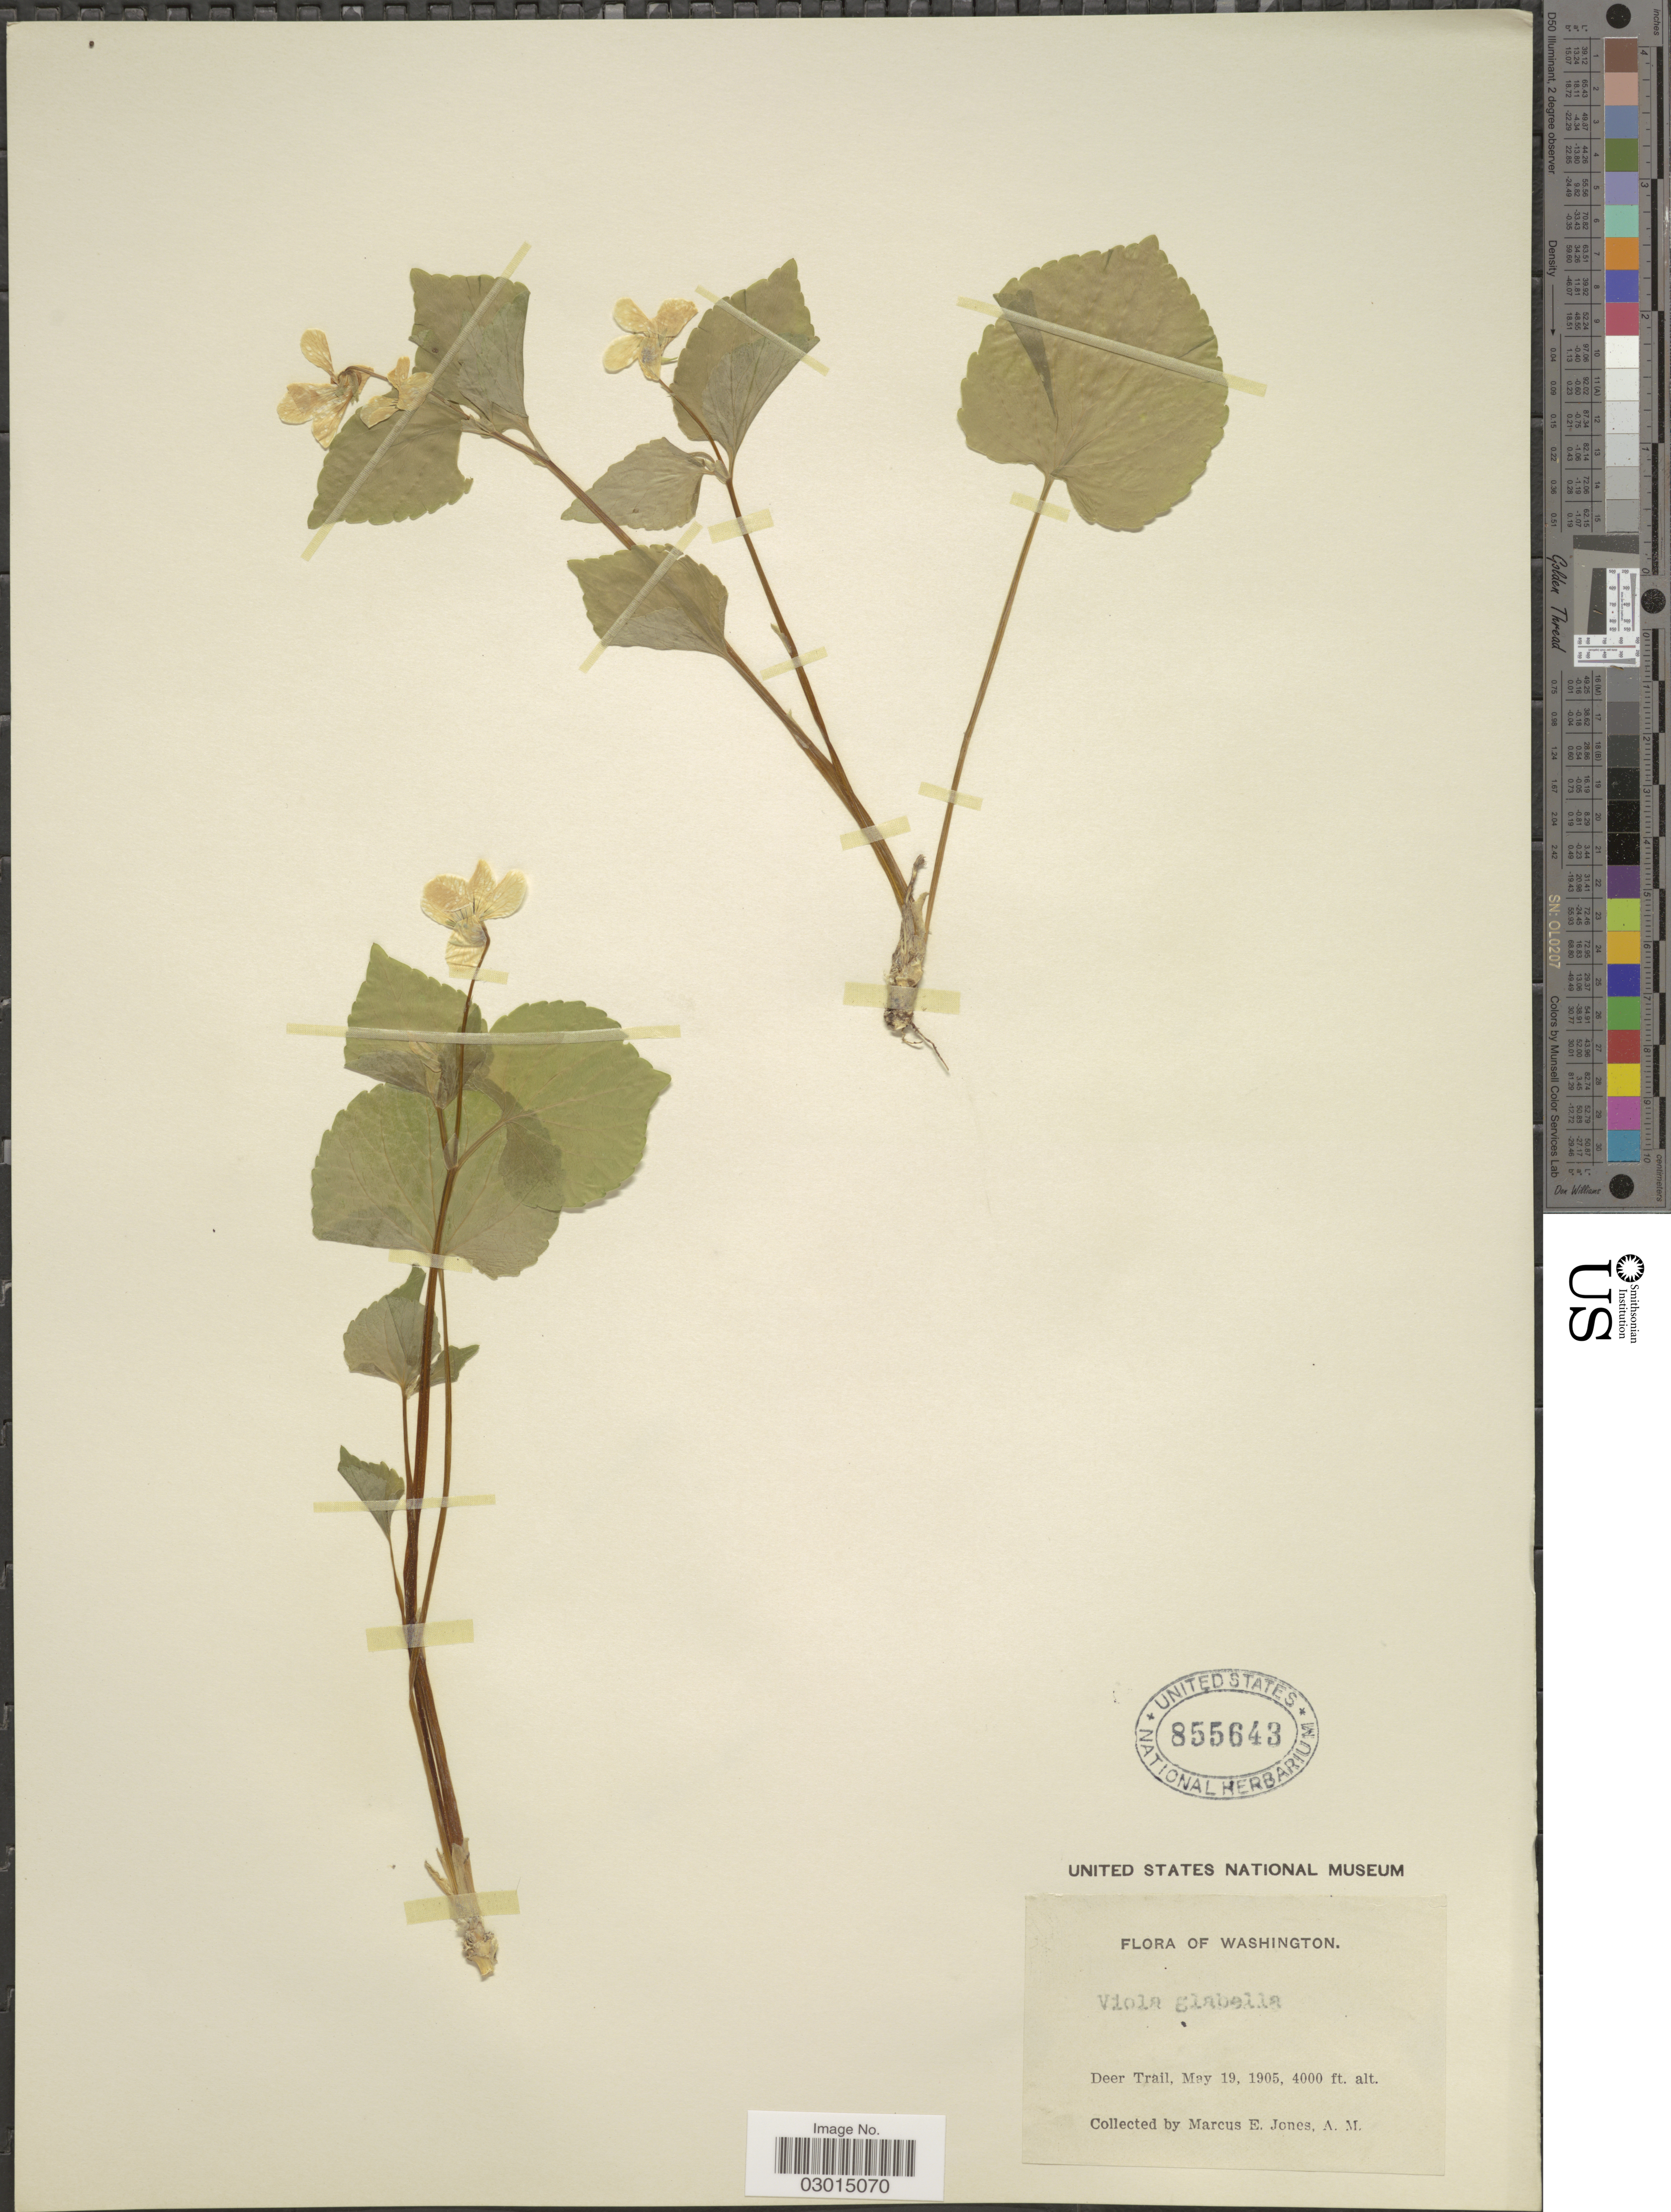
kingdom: Plantae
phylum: Tracheophyta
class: Magnoliopsida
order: Malpighiales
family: Violaceae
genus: Viola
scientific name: Viola glabella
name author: Nutt.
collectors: M. E. Jones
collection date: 1905-05-19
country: United States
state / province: Washington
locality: Deer Trail.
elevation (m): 1219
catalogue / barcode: US 855643